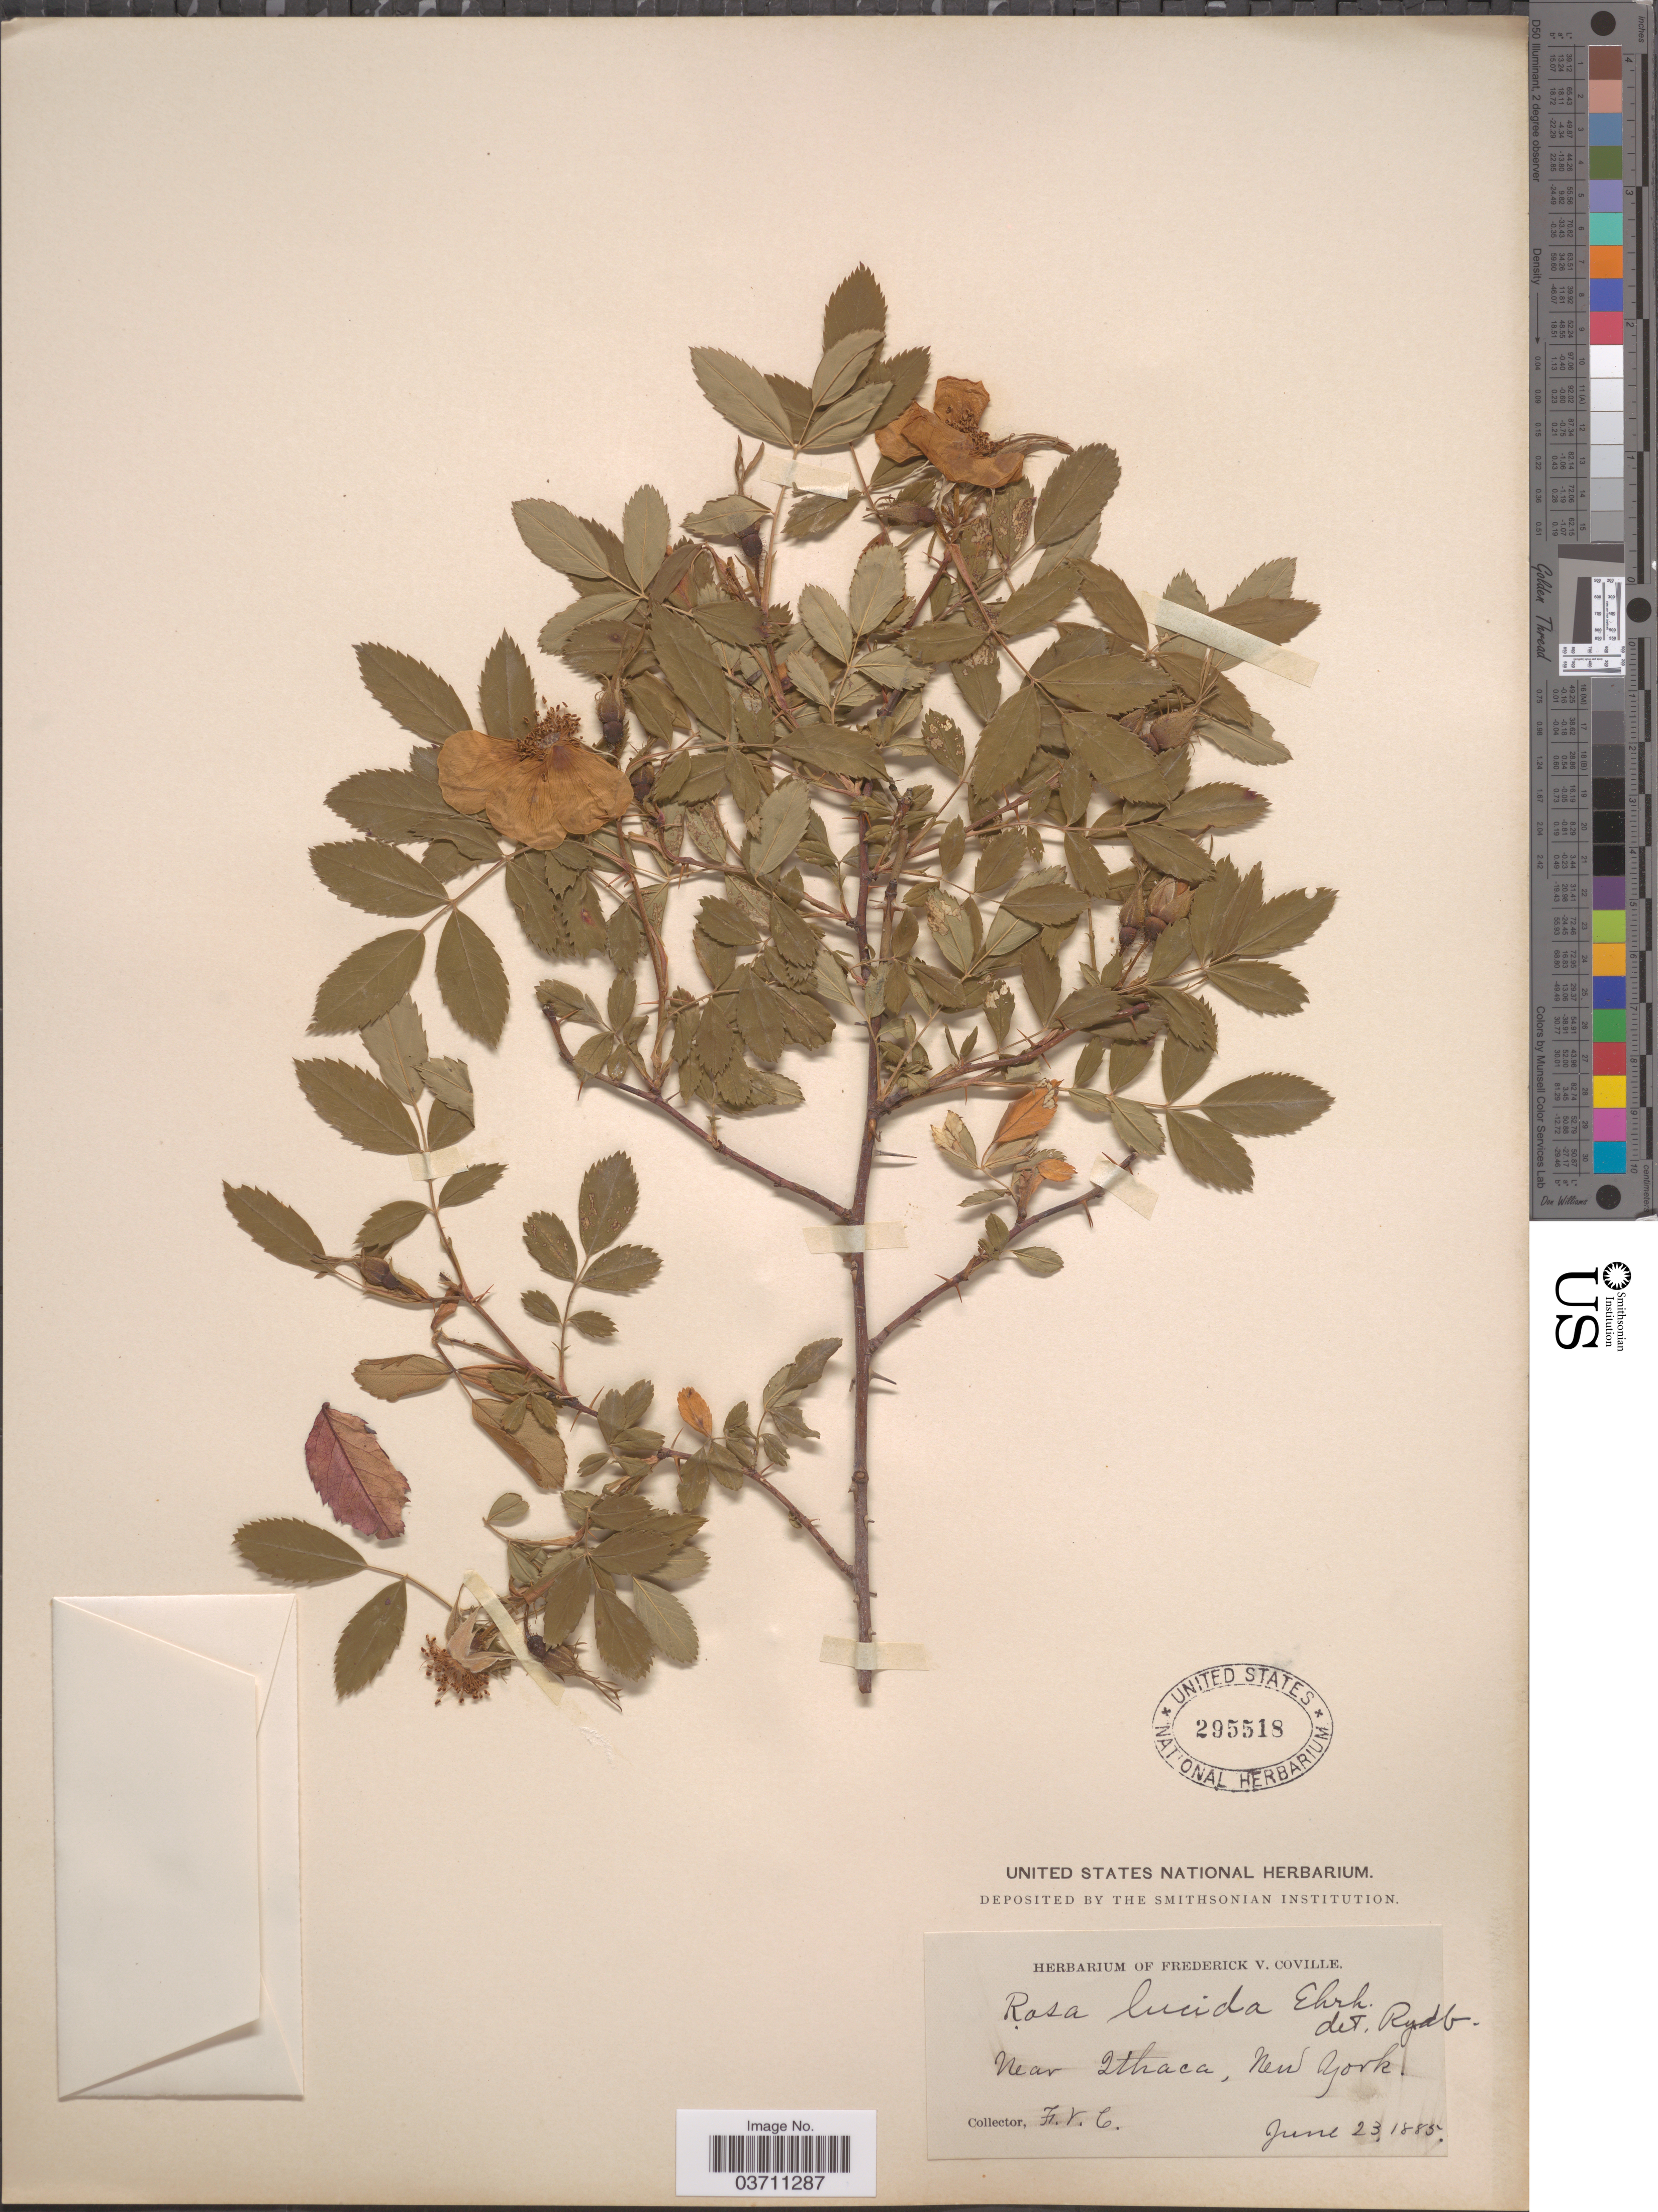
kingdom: Plantae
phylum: Tracheophyta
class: Magnoliopsida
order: Rosales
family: Rosaceae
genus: Rosa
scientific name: Rosa lucida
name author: Meehan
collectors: F. V. Coville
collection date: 1885-06-23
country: United States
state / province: New York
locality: Near Ithaca.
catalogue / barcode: US 295518